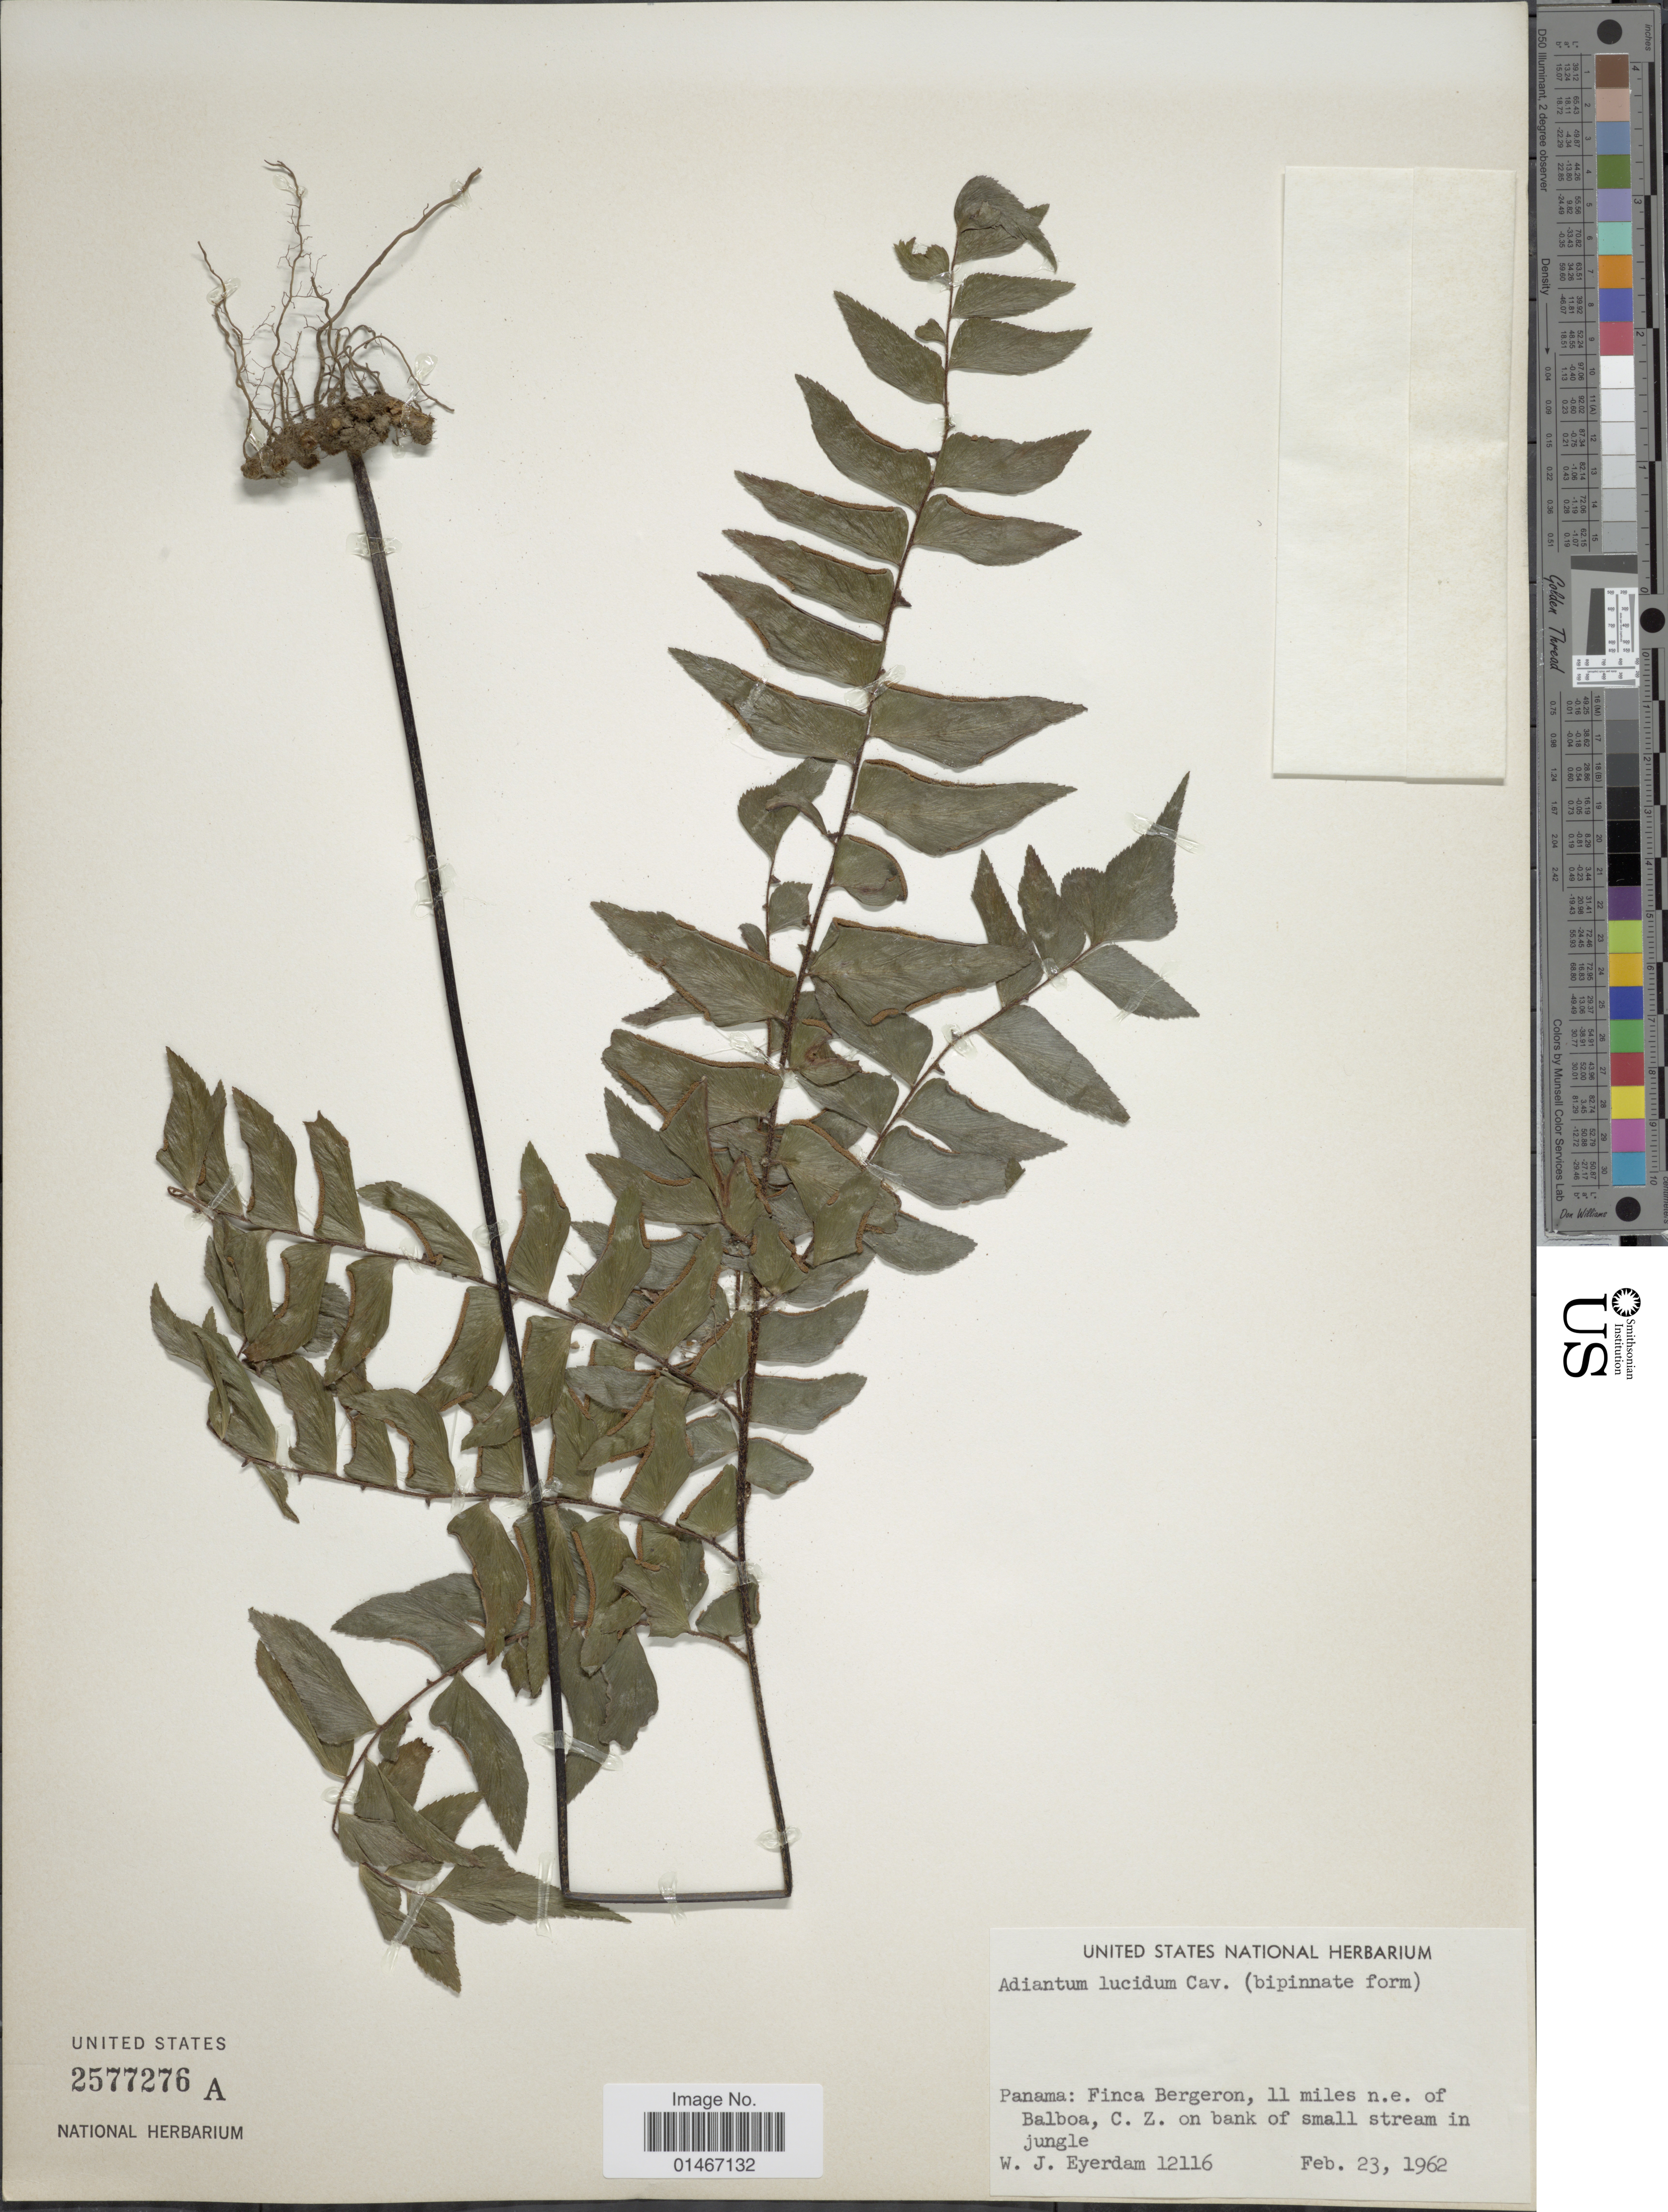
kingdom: Plantae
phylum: Tracheophyta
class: Polypodiopsida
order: Polypodiales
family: Pteridaceae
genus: Adiantum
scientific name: Adiantum lucidum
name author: (Cav.) Sw.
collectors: W. J. Eyerdam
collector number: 12116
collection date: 1962-02-23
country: Panama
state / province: Panamá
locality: Finca Bergeron, 11 miles n.e. of Balboa, C. Z. on bank of small stream in jungle.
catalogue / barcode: US 2577276A